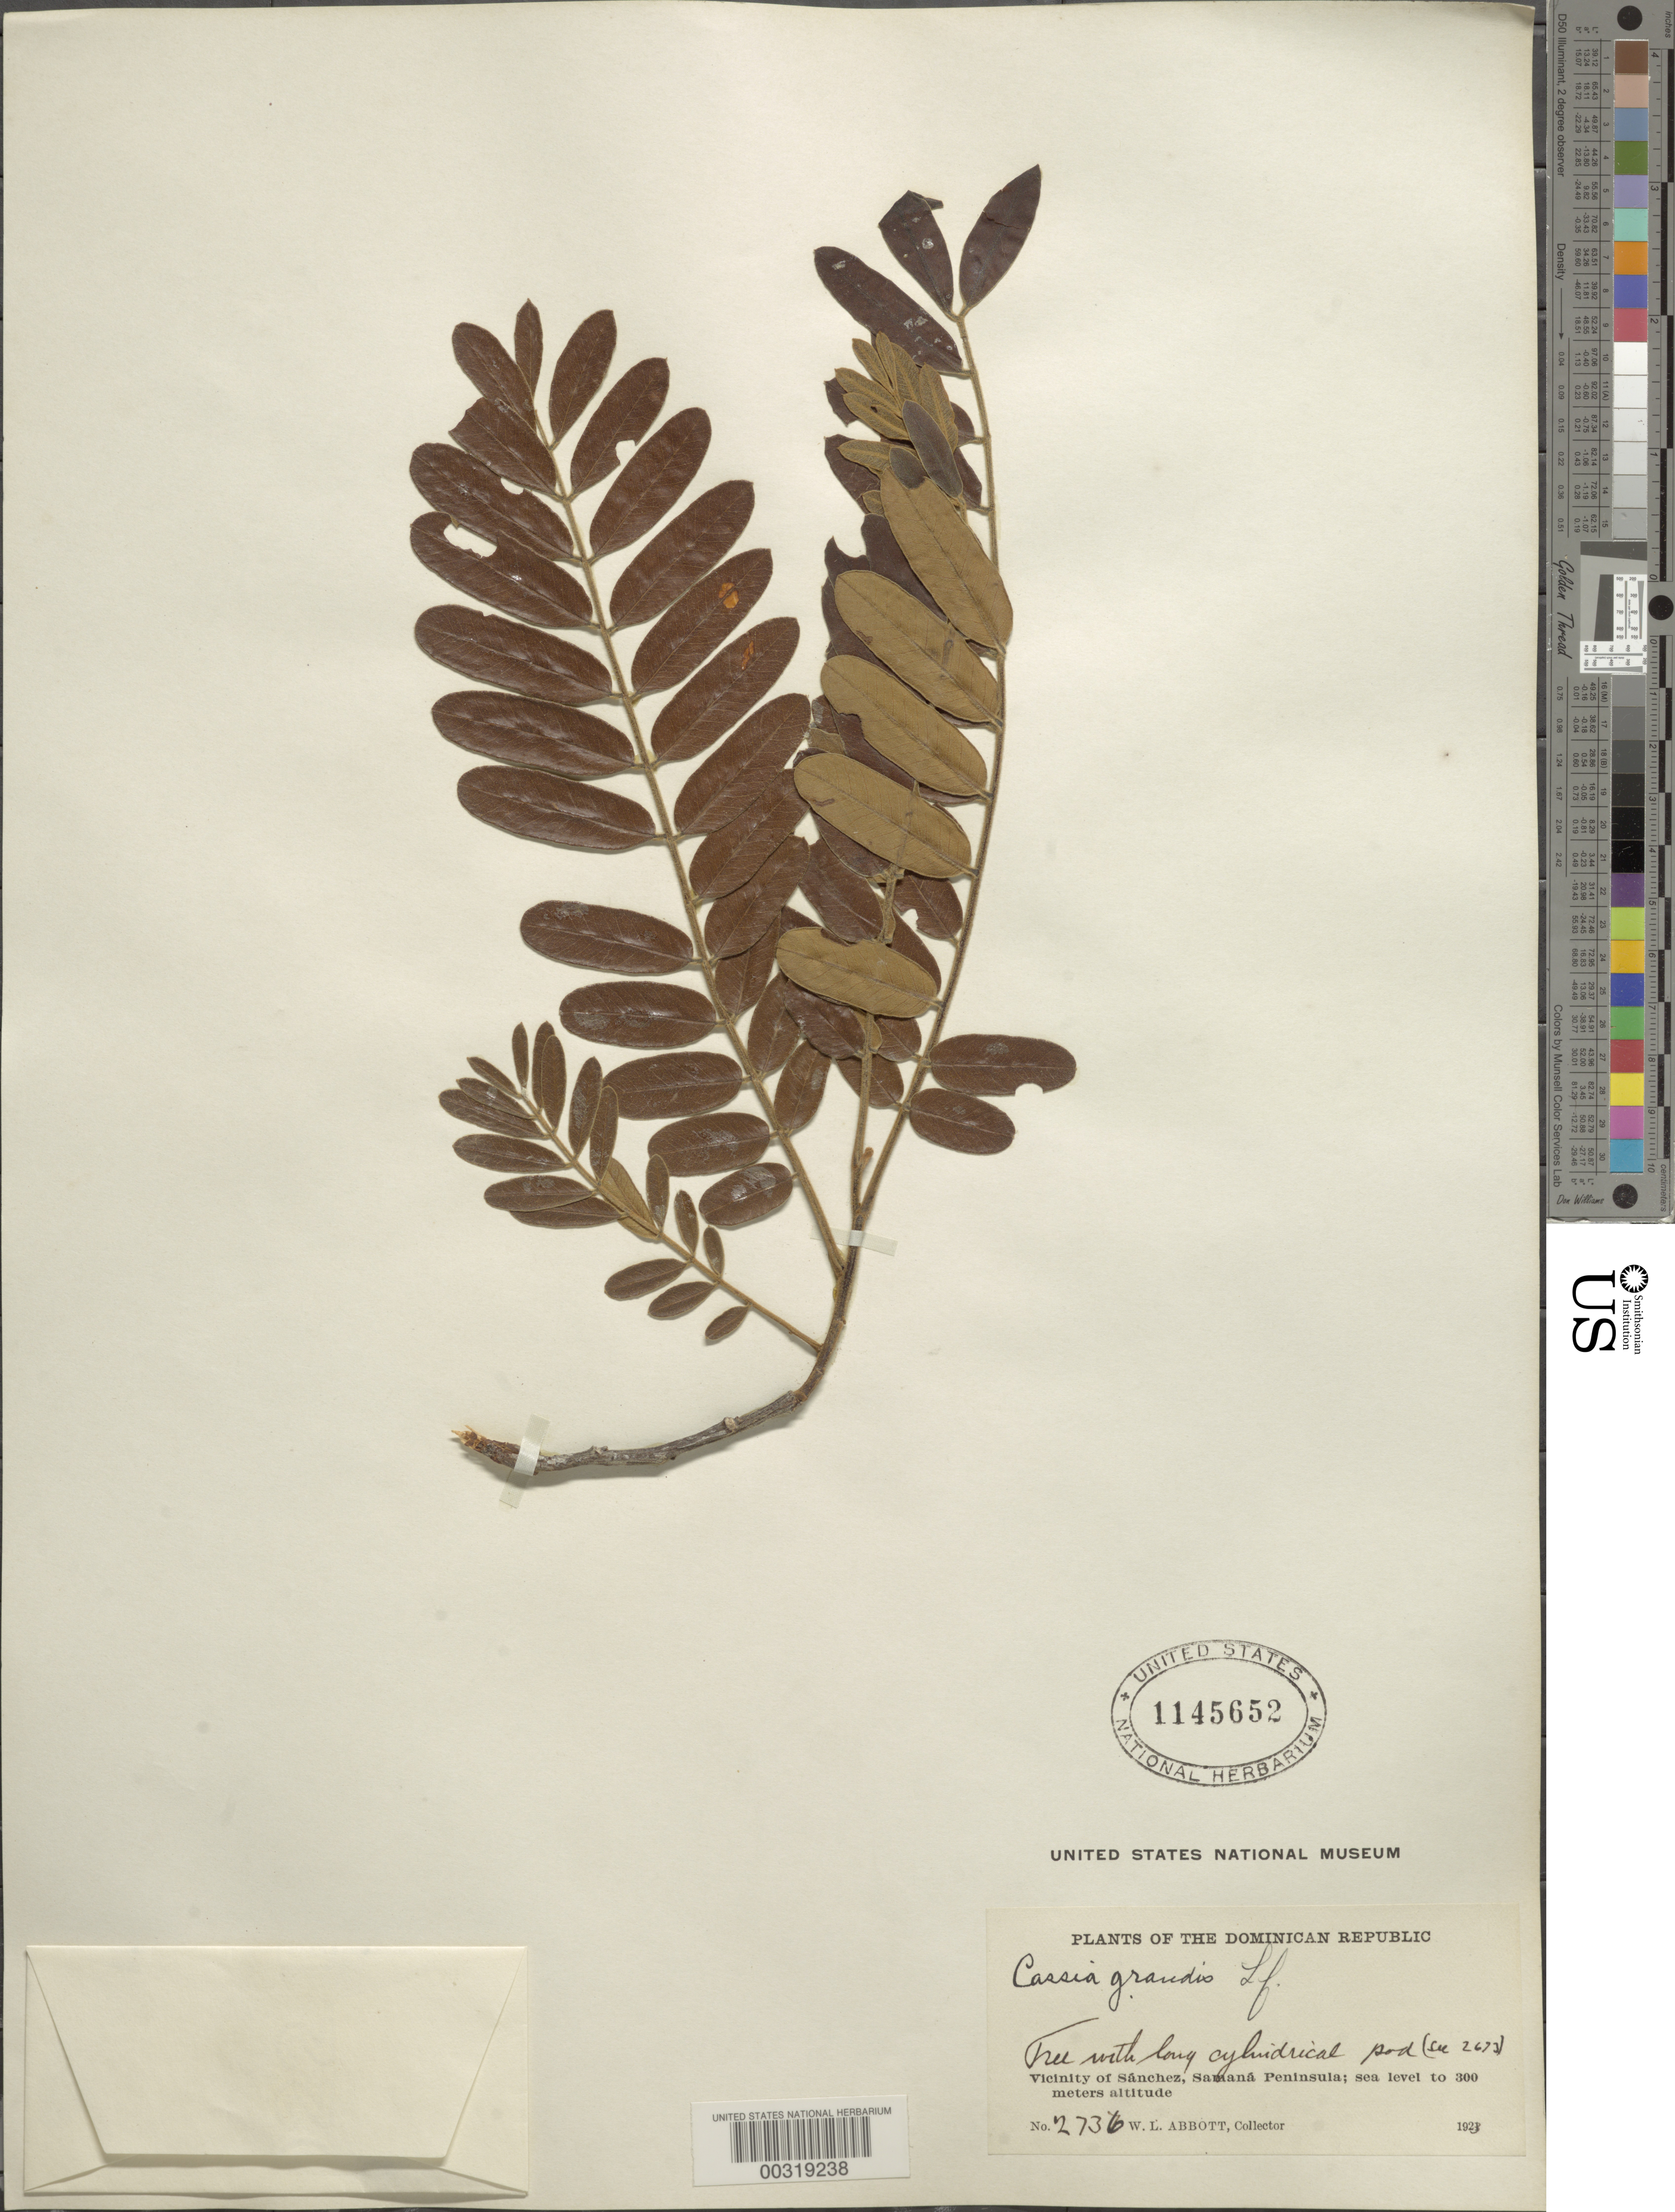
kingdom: Plantae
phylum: Tracheophyta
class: Magnoliopsida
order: Fabales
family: Fabaceae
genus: Cassia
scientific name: Cassia grandis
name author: L. f.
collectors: W. L. Abbott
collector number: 2736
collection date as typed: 1923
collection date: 1923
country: Dominican Republic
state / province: Samaná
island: Hispaniola Island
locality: Vicinity of sanchez, samana peninsula [Samana Peninsula]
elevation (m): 0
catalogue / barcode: US 1145652